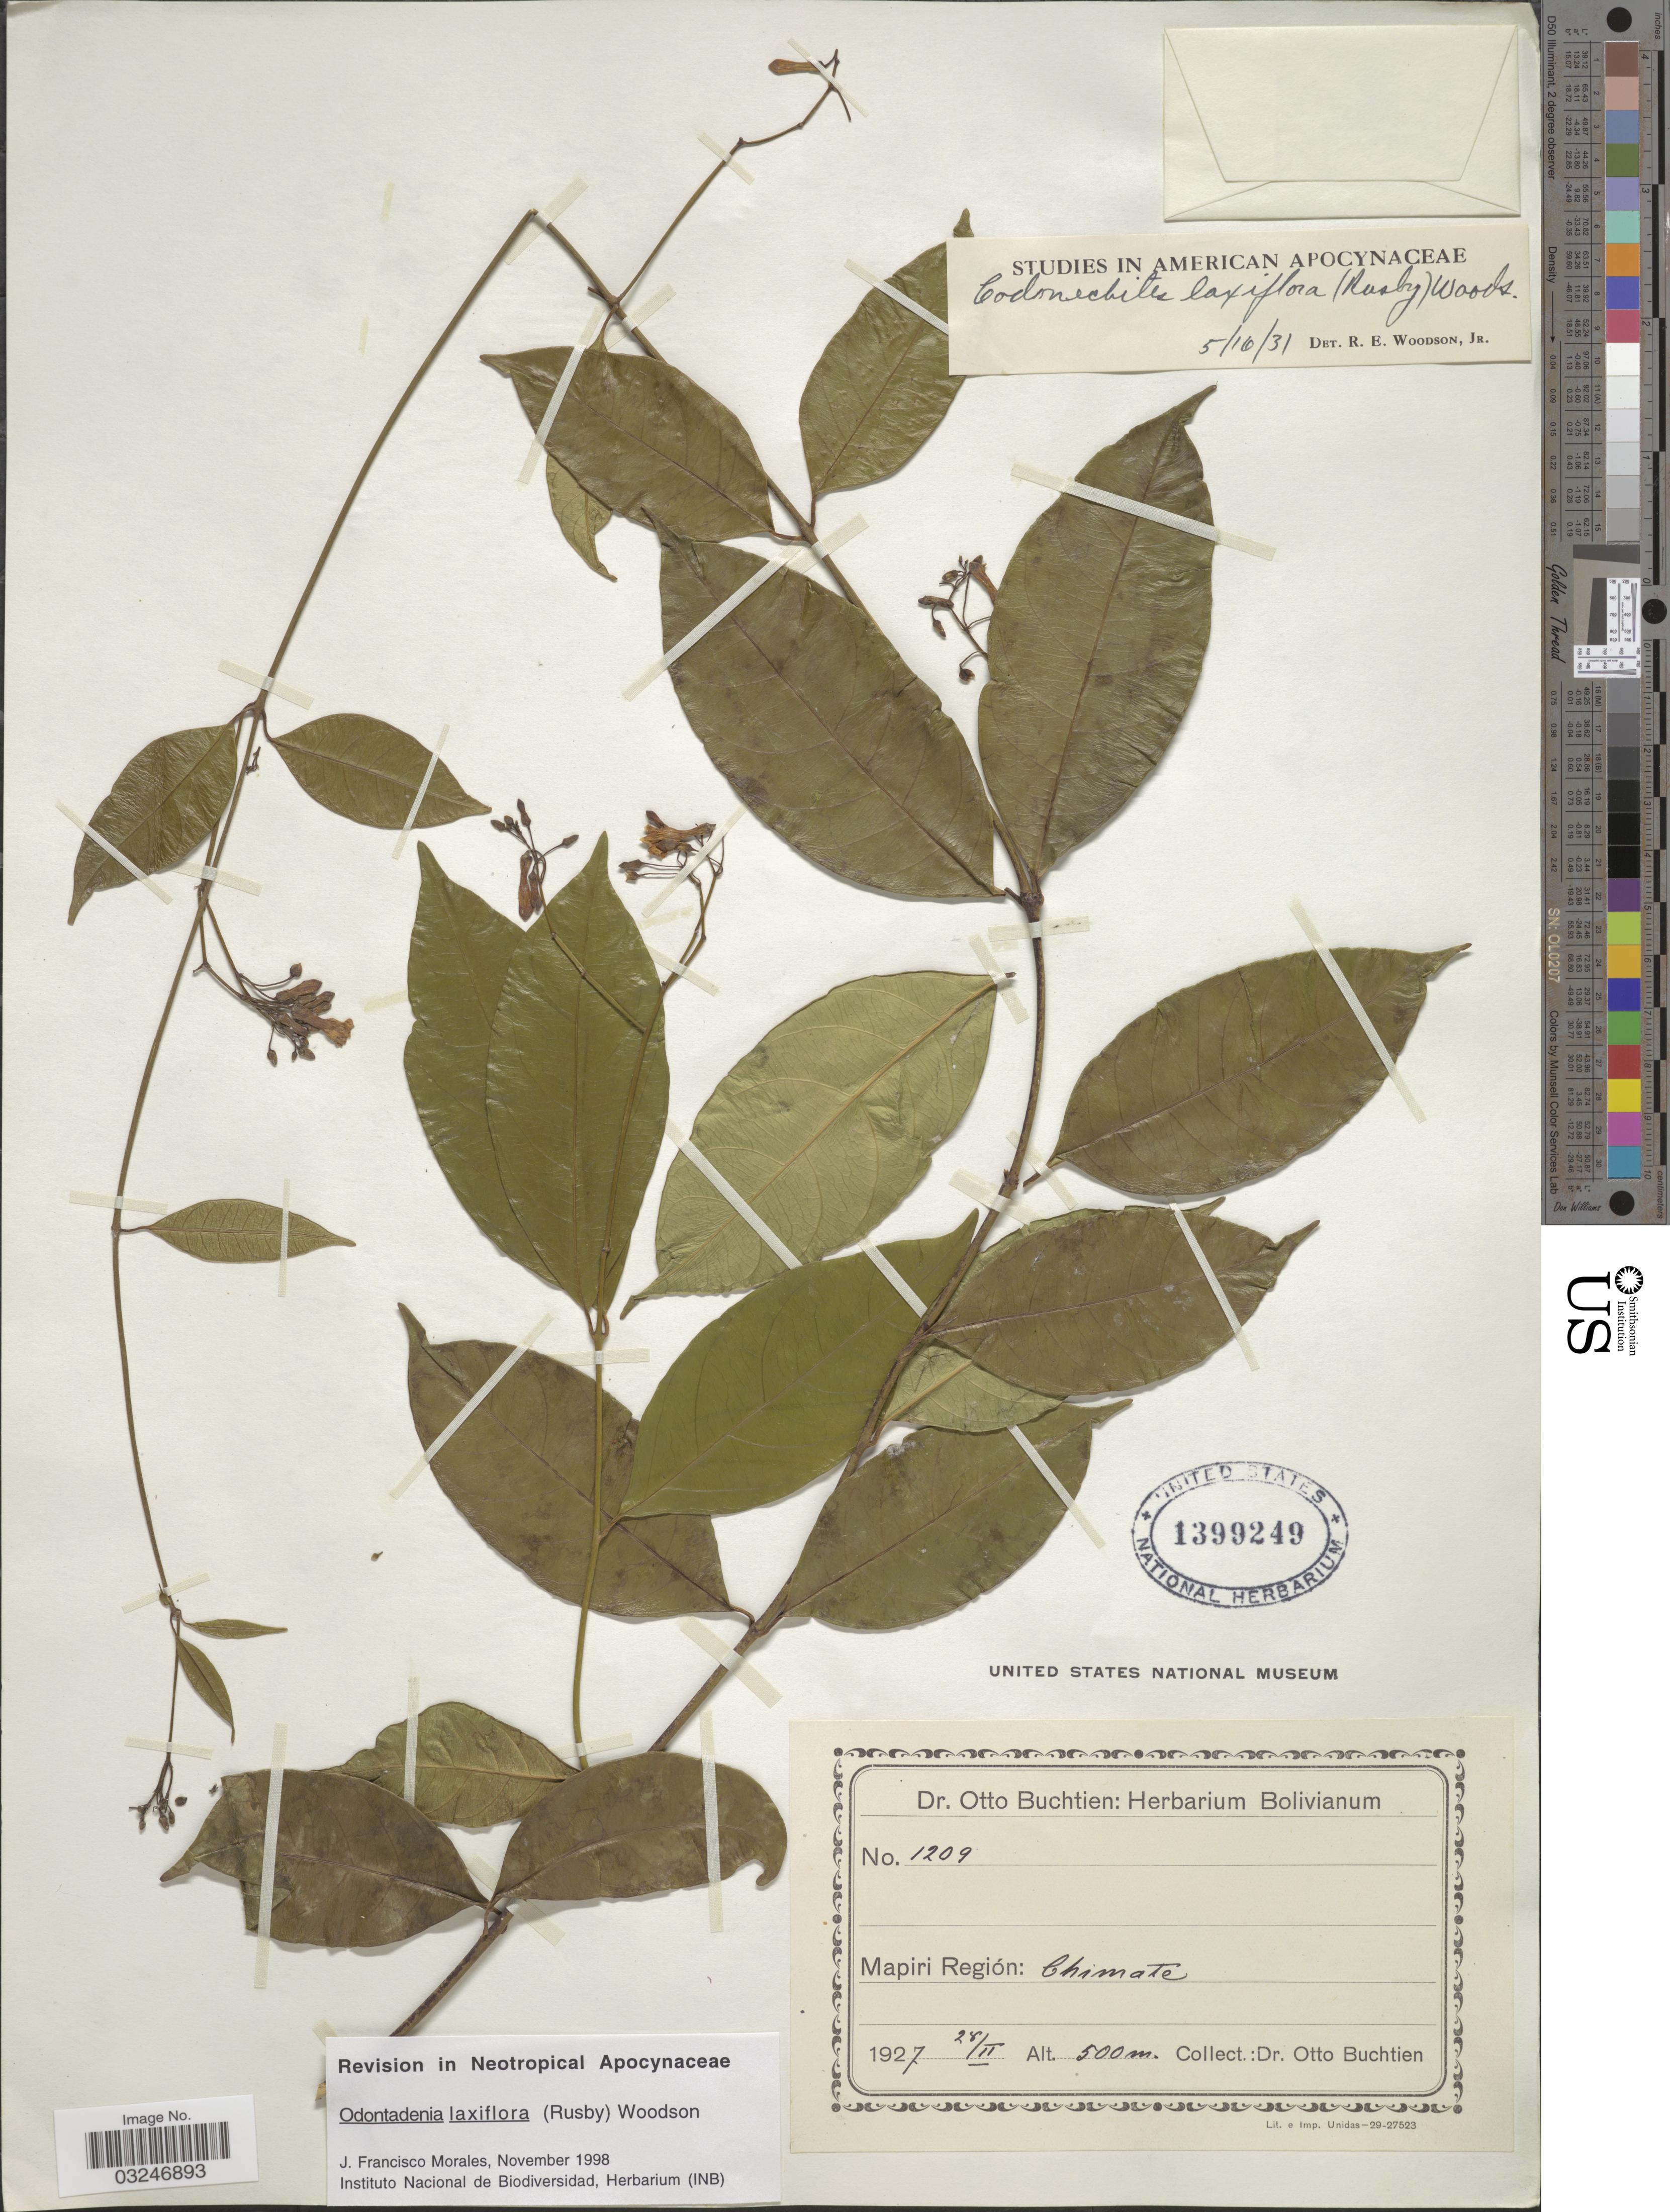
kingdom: Plantae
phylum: Tracheophyta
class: Magnoliopsida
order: Gentianales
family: Apocynaceae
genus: Odontadenia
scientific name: Odontadenia laxiflora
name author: (Rusby) Woodson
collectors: O. Buchtien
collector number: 1209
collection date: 1927-02-28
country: Bolivia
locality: Mapiri Región: Chimate.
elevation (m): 500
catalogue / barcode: US 1399249